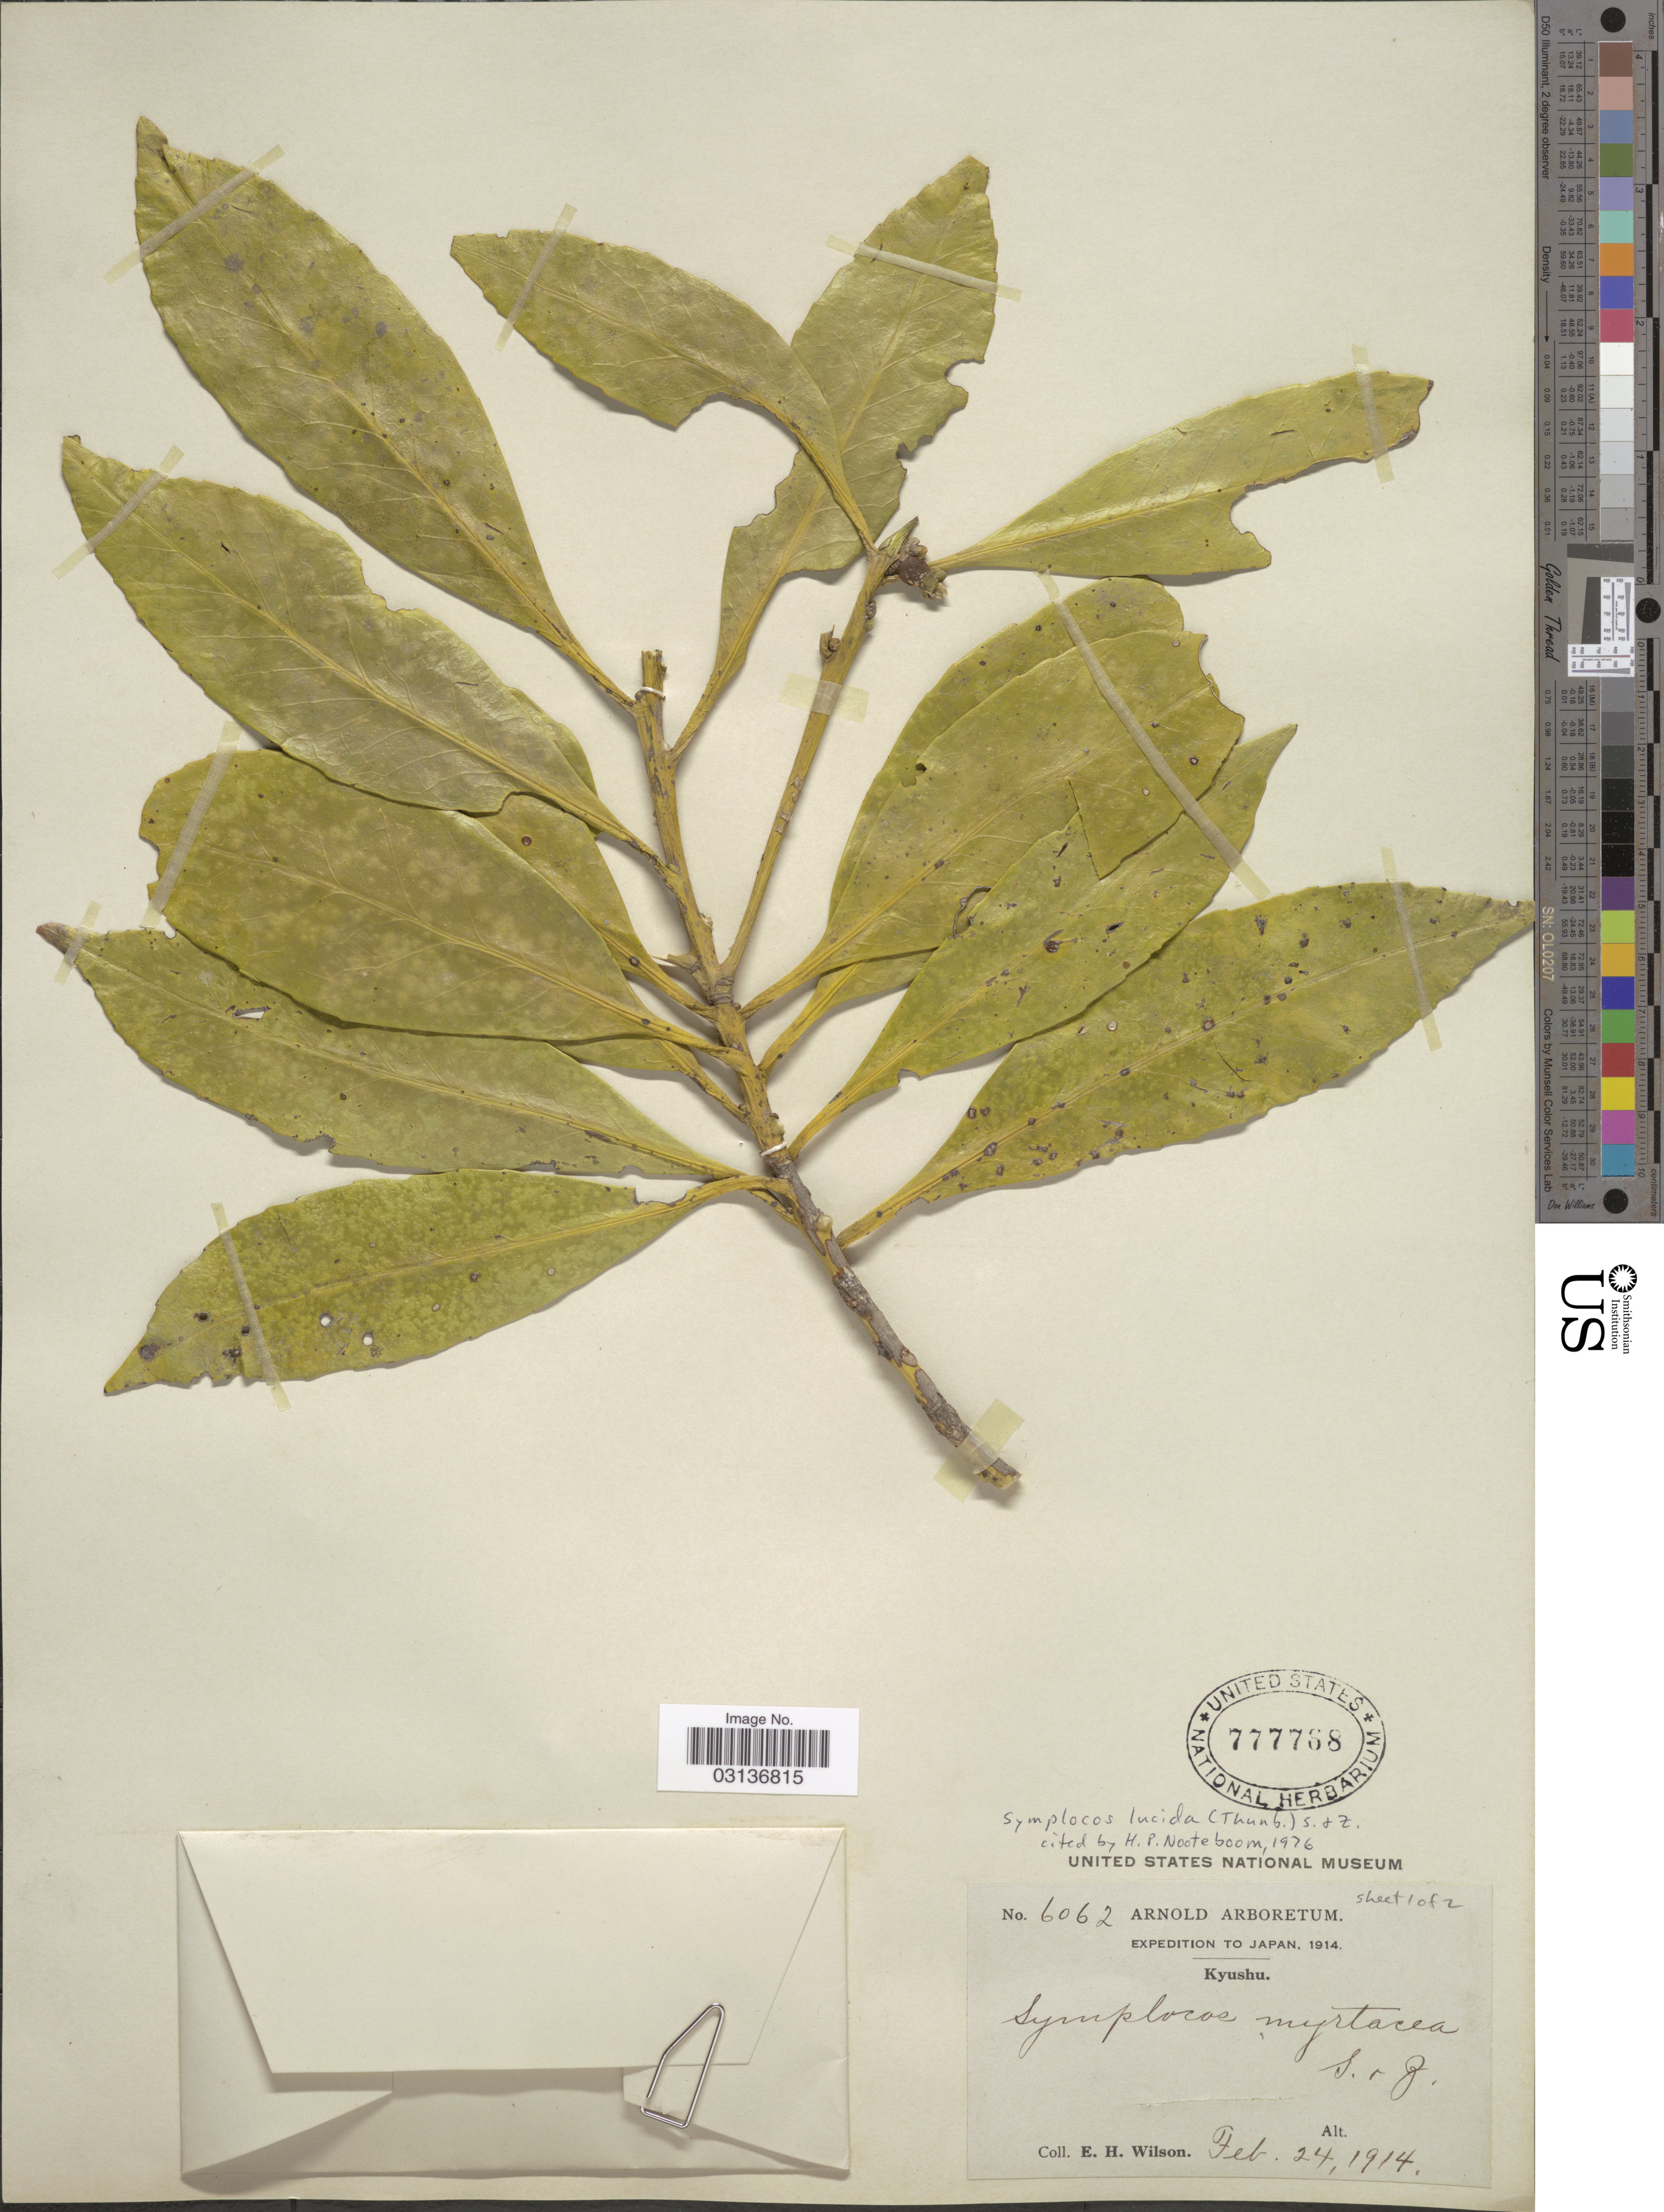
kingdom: Plantae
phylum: Tracheophyta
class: Magnoliopsida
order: Ericales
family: Symplocaceae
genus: Symplocos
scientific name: Symplocos lucida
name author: (Thurb.) Siebold & Zucc.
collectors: E. Wilson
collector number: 6062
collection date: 1914-02-24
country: Japan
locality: Kyushu.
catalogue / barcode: US 777768